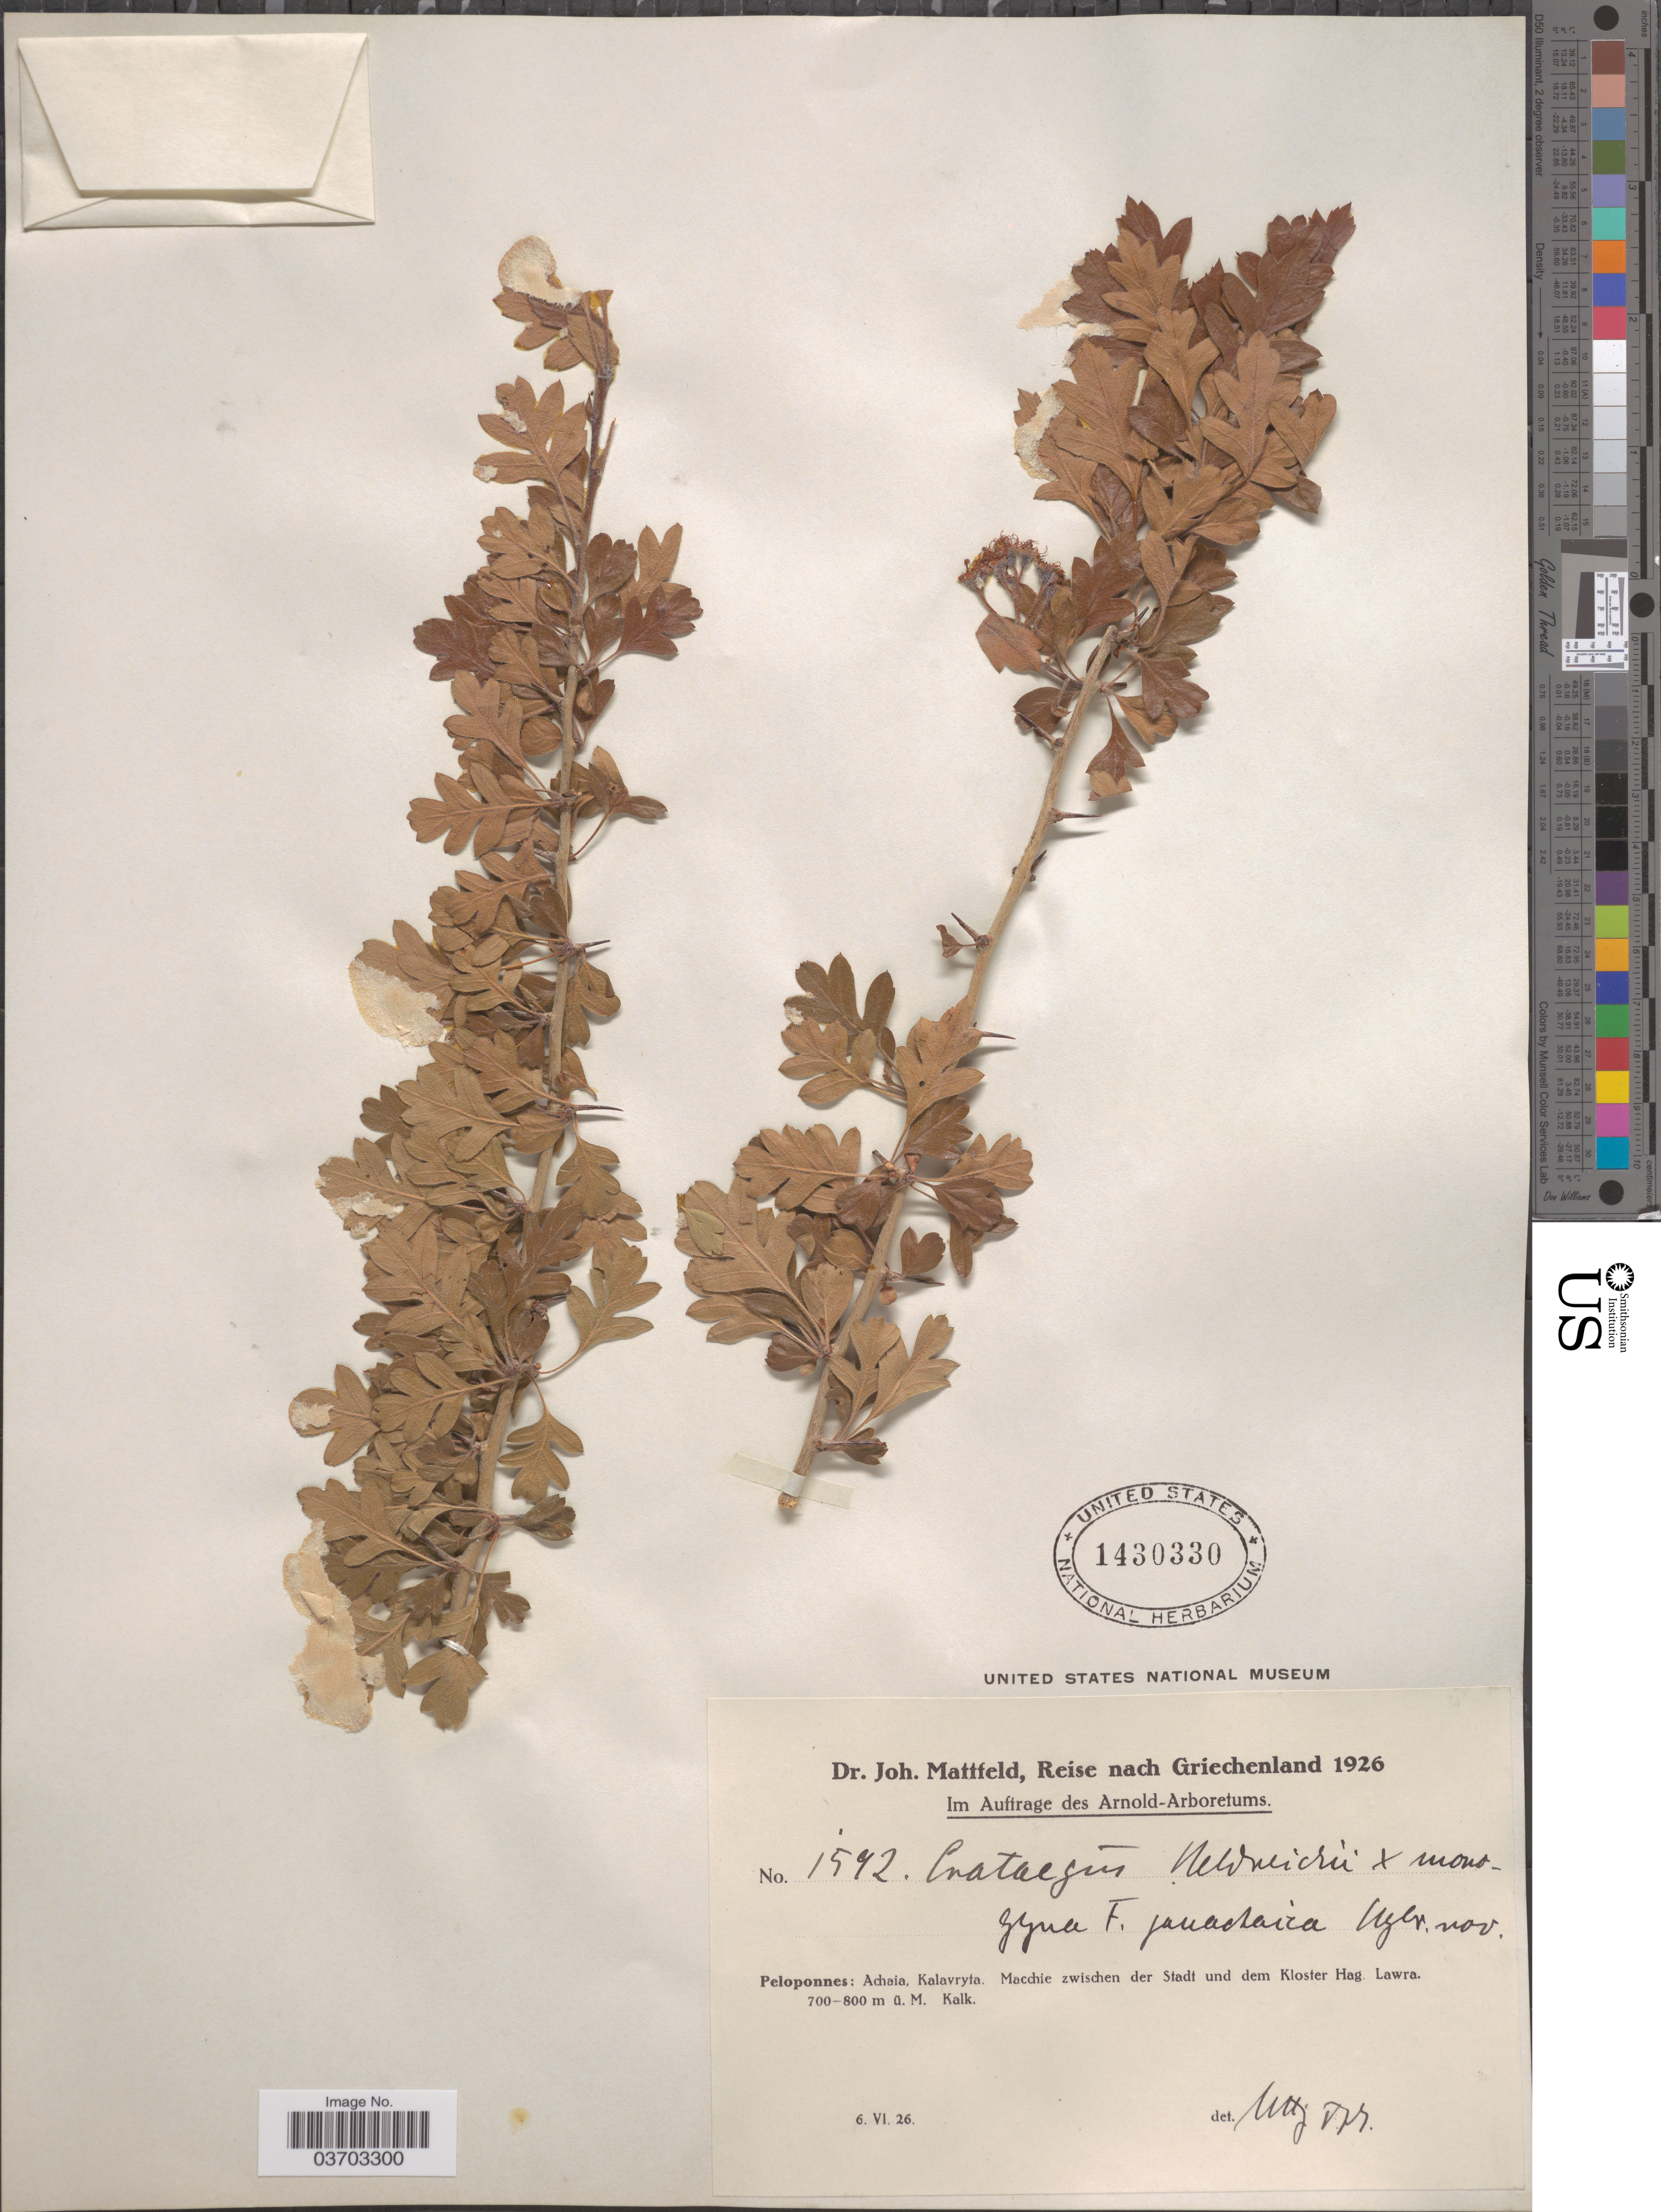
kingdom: Plantae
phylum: Tracheophyta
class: Magnoliopsida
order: Rosales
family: Rosaceae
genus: Crataegus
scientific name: Crataegus heldreichii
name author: Boiss.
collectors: J. Mattfeld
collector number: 1542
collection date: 1926-06-06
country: Greece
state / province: Peloponnese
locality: Griechenland. Achaia, Kalavryta. Macchie zwischen der Stadt und dem Kloster Hag. Lawra.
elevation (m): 700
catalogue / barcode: US 1430330